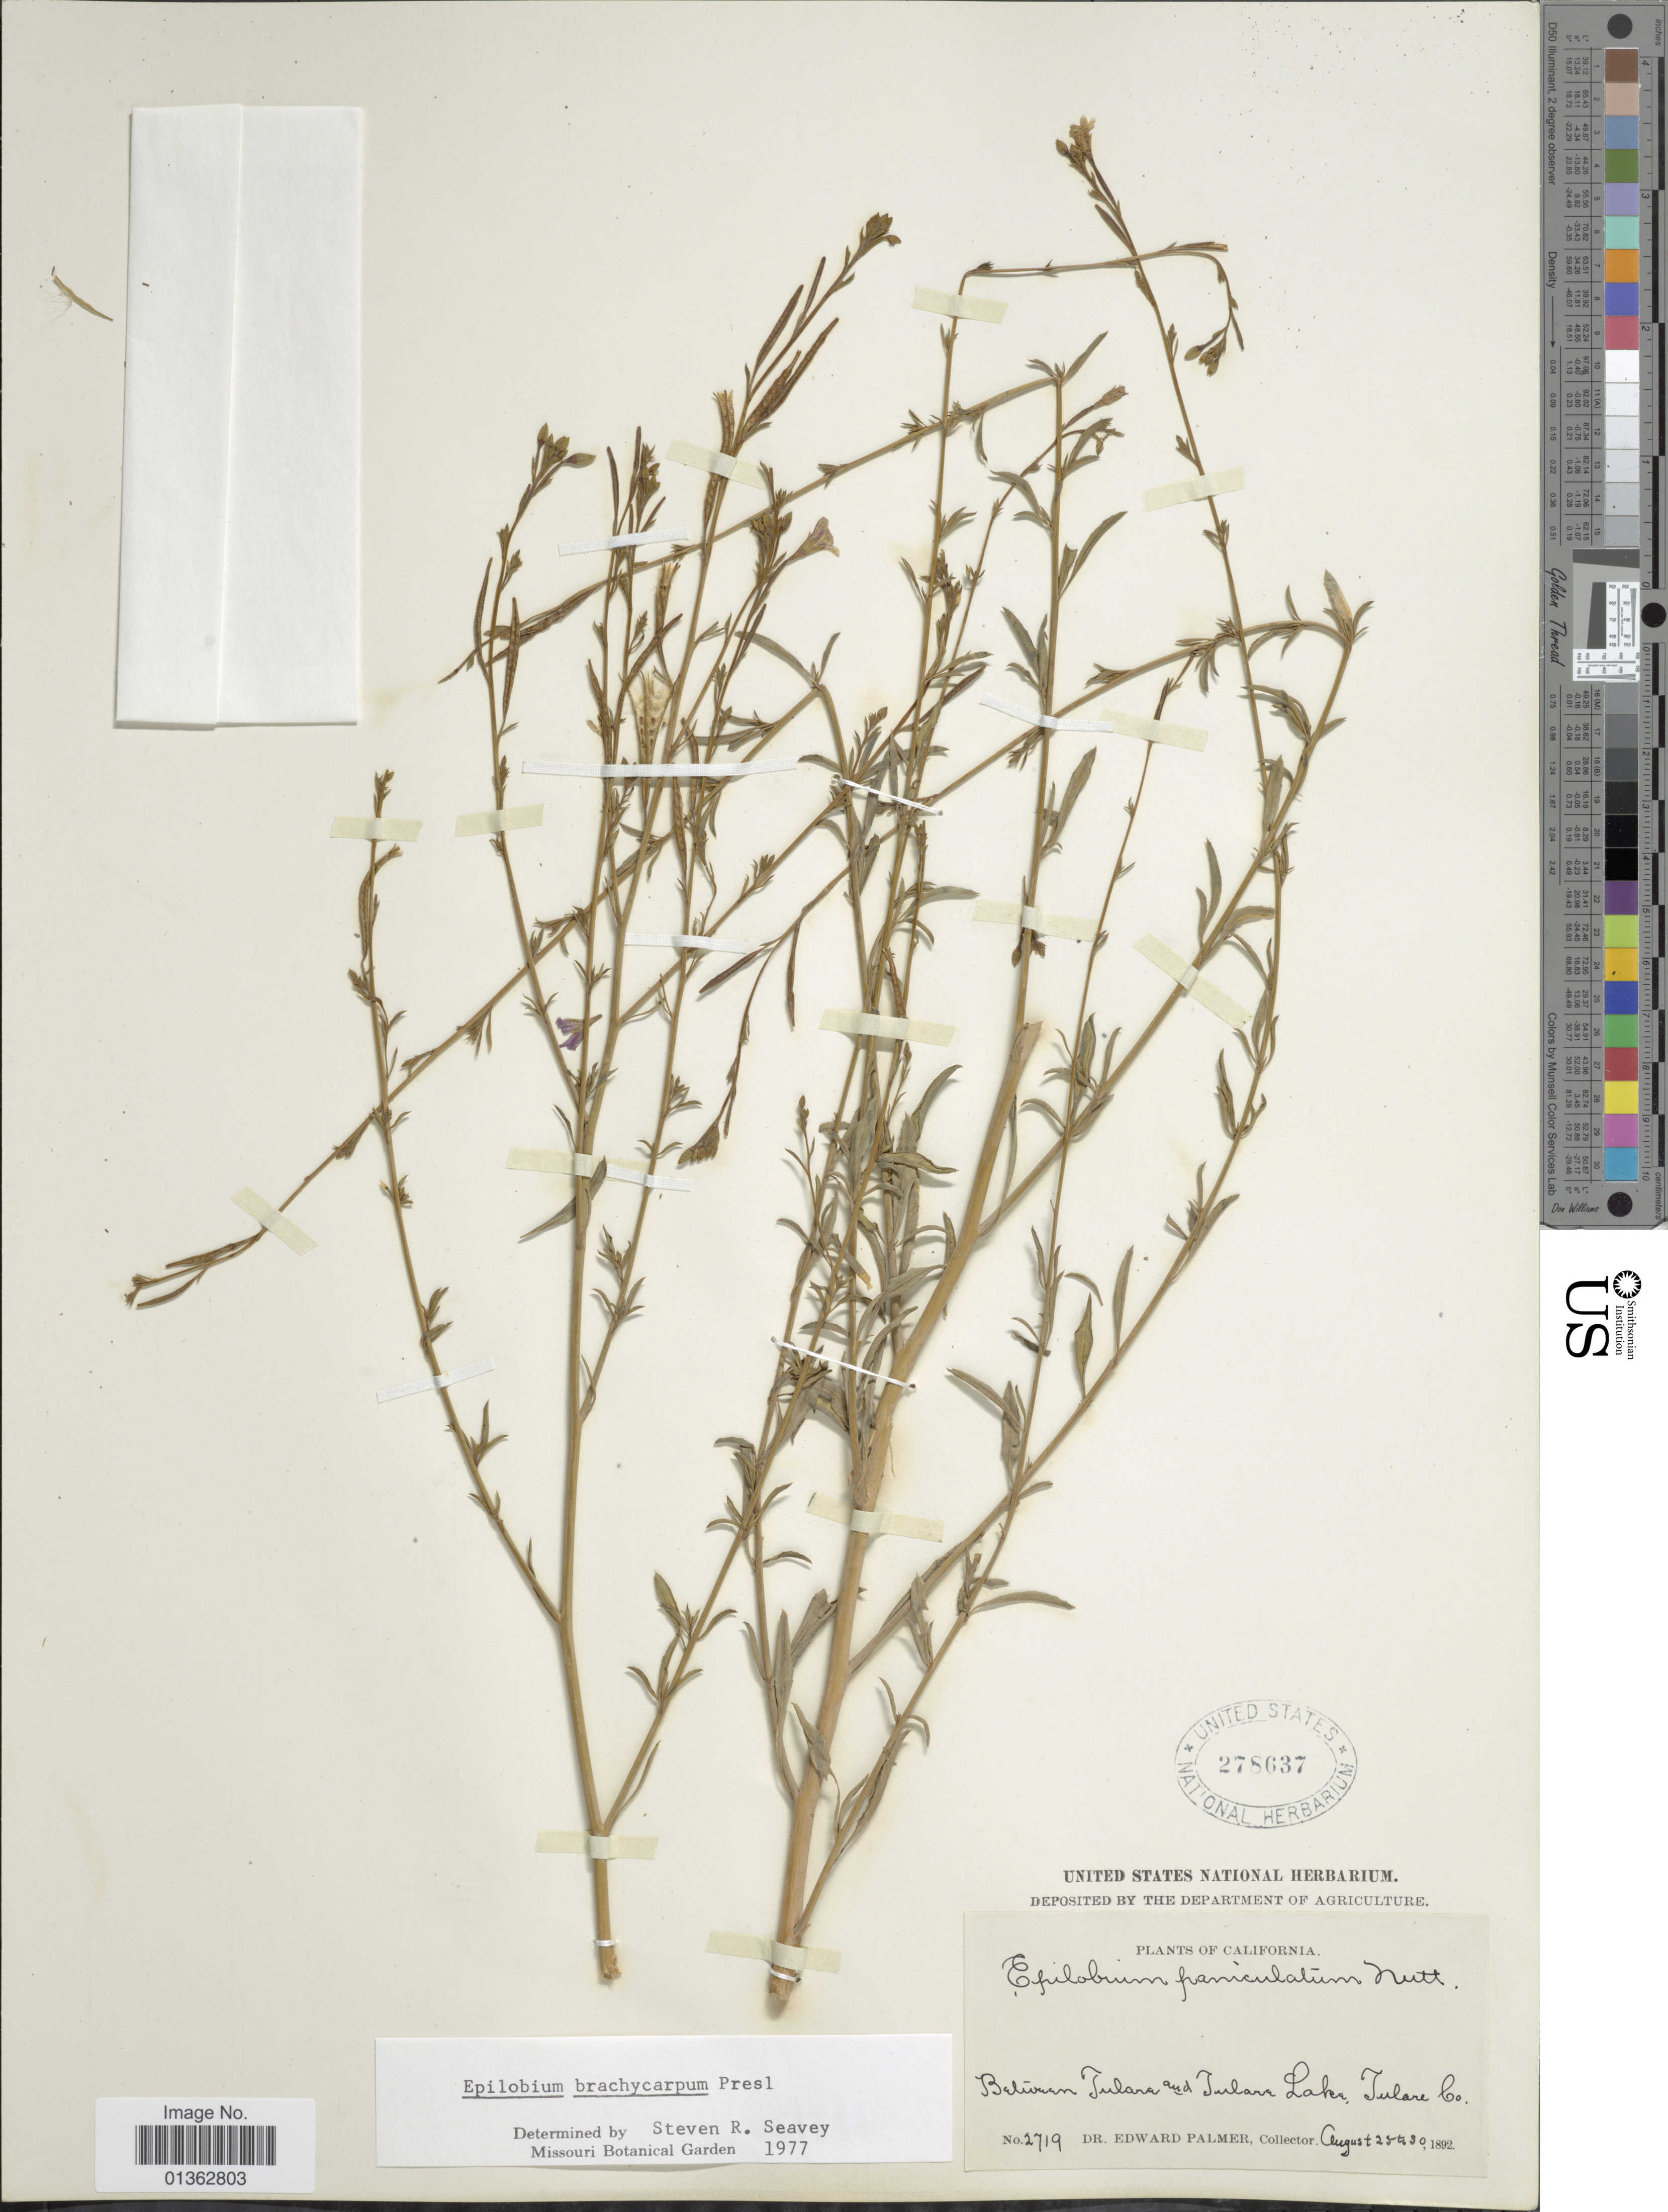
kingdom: Plantae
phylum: Tracheophyta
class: Magnoliopsida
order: Myrtales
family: Onagraceae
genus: Epilobium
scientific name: Epilobium brachycarpum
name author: C. Presl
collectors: E. Palmer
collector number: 2719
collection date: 1892-08-25/1892-08-30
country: United States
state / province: California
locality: Between Julare and Julare Lake, Julare Co.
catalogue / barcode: US 278637